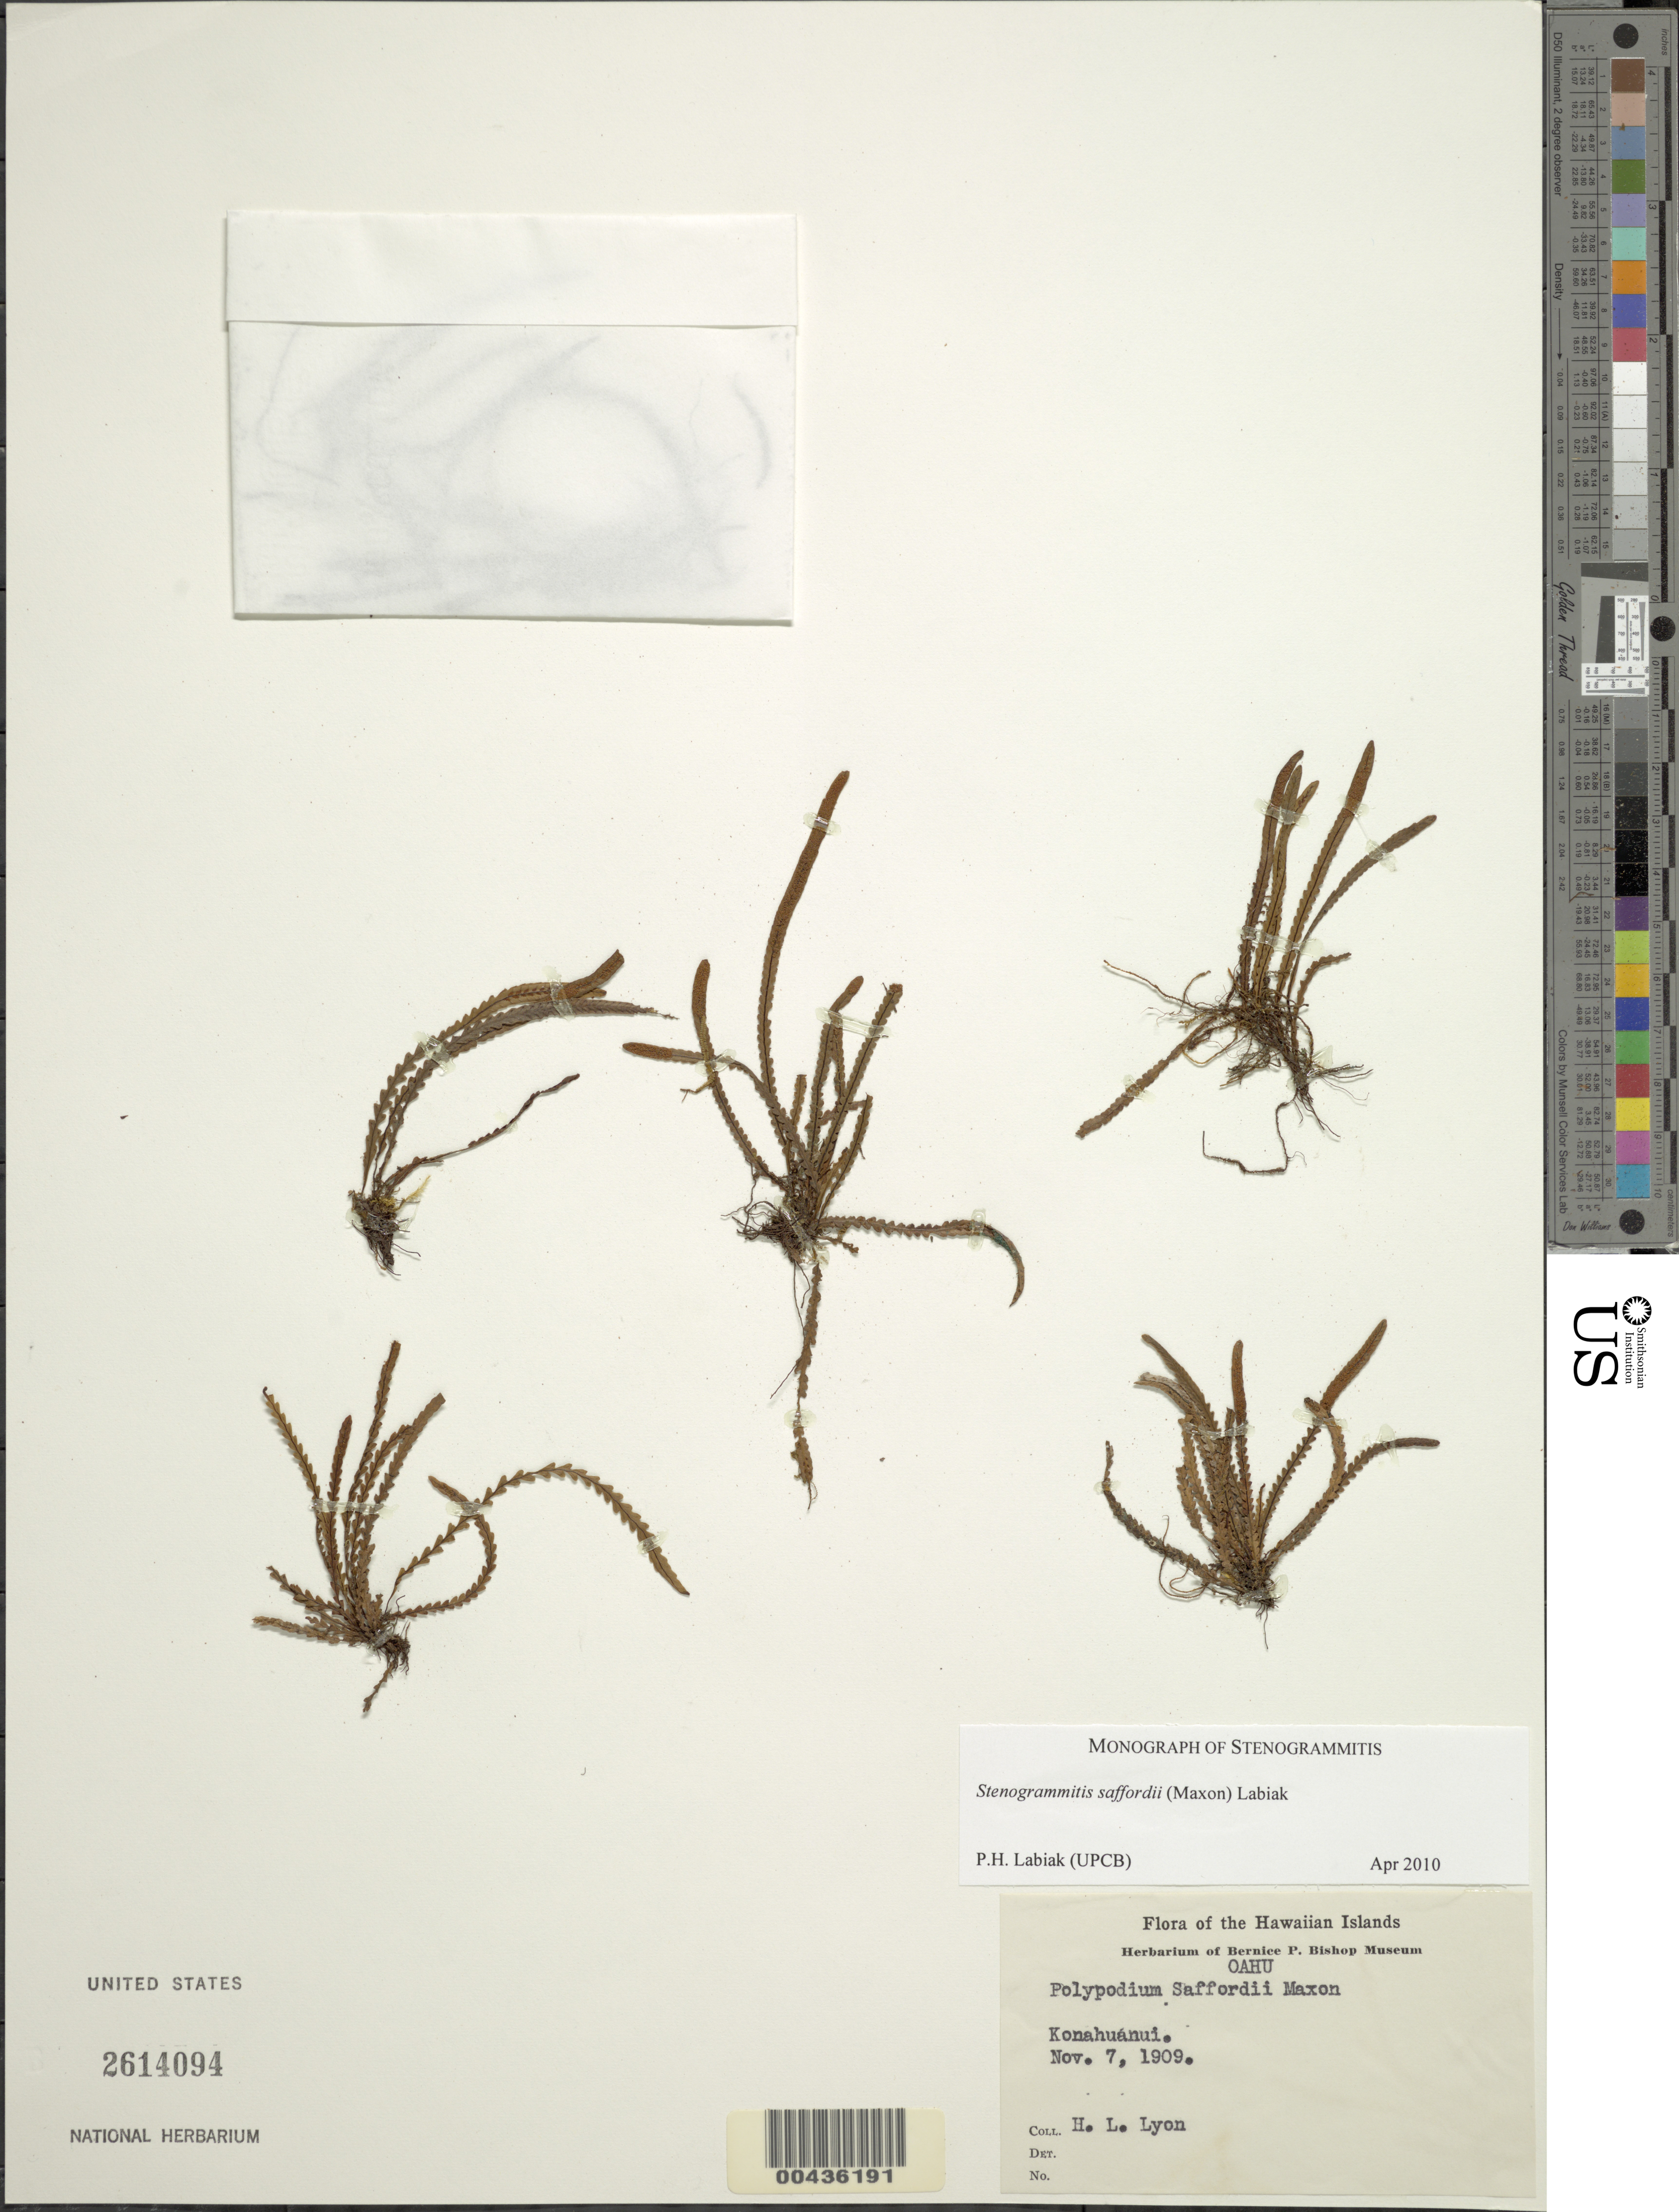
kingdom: Plantae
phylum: Tracheophyta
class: Polypodiopsida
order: Polypodiales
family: Polypodiaceae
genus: Stenogrammitis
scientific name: Stenogrammitis saffordii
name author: (Maxon) Labiak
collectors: H. Lyon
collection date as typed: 7 Nov 1909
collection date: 1909-11-07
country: United States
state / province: Hawaii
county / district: Honolulu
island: Oahu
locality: Konahuanui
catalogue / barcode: US 2614094